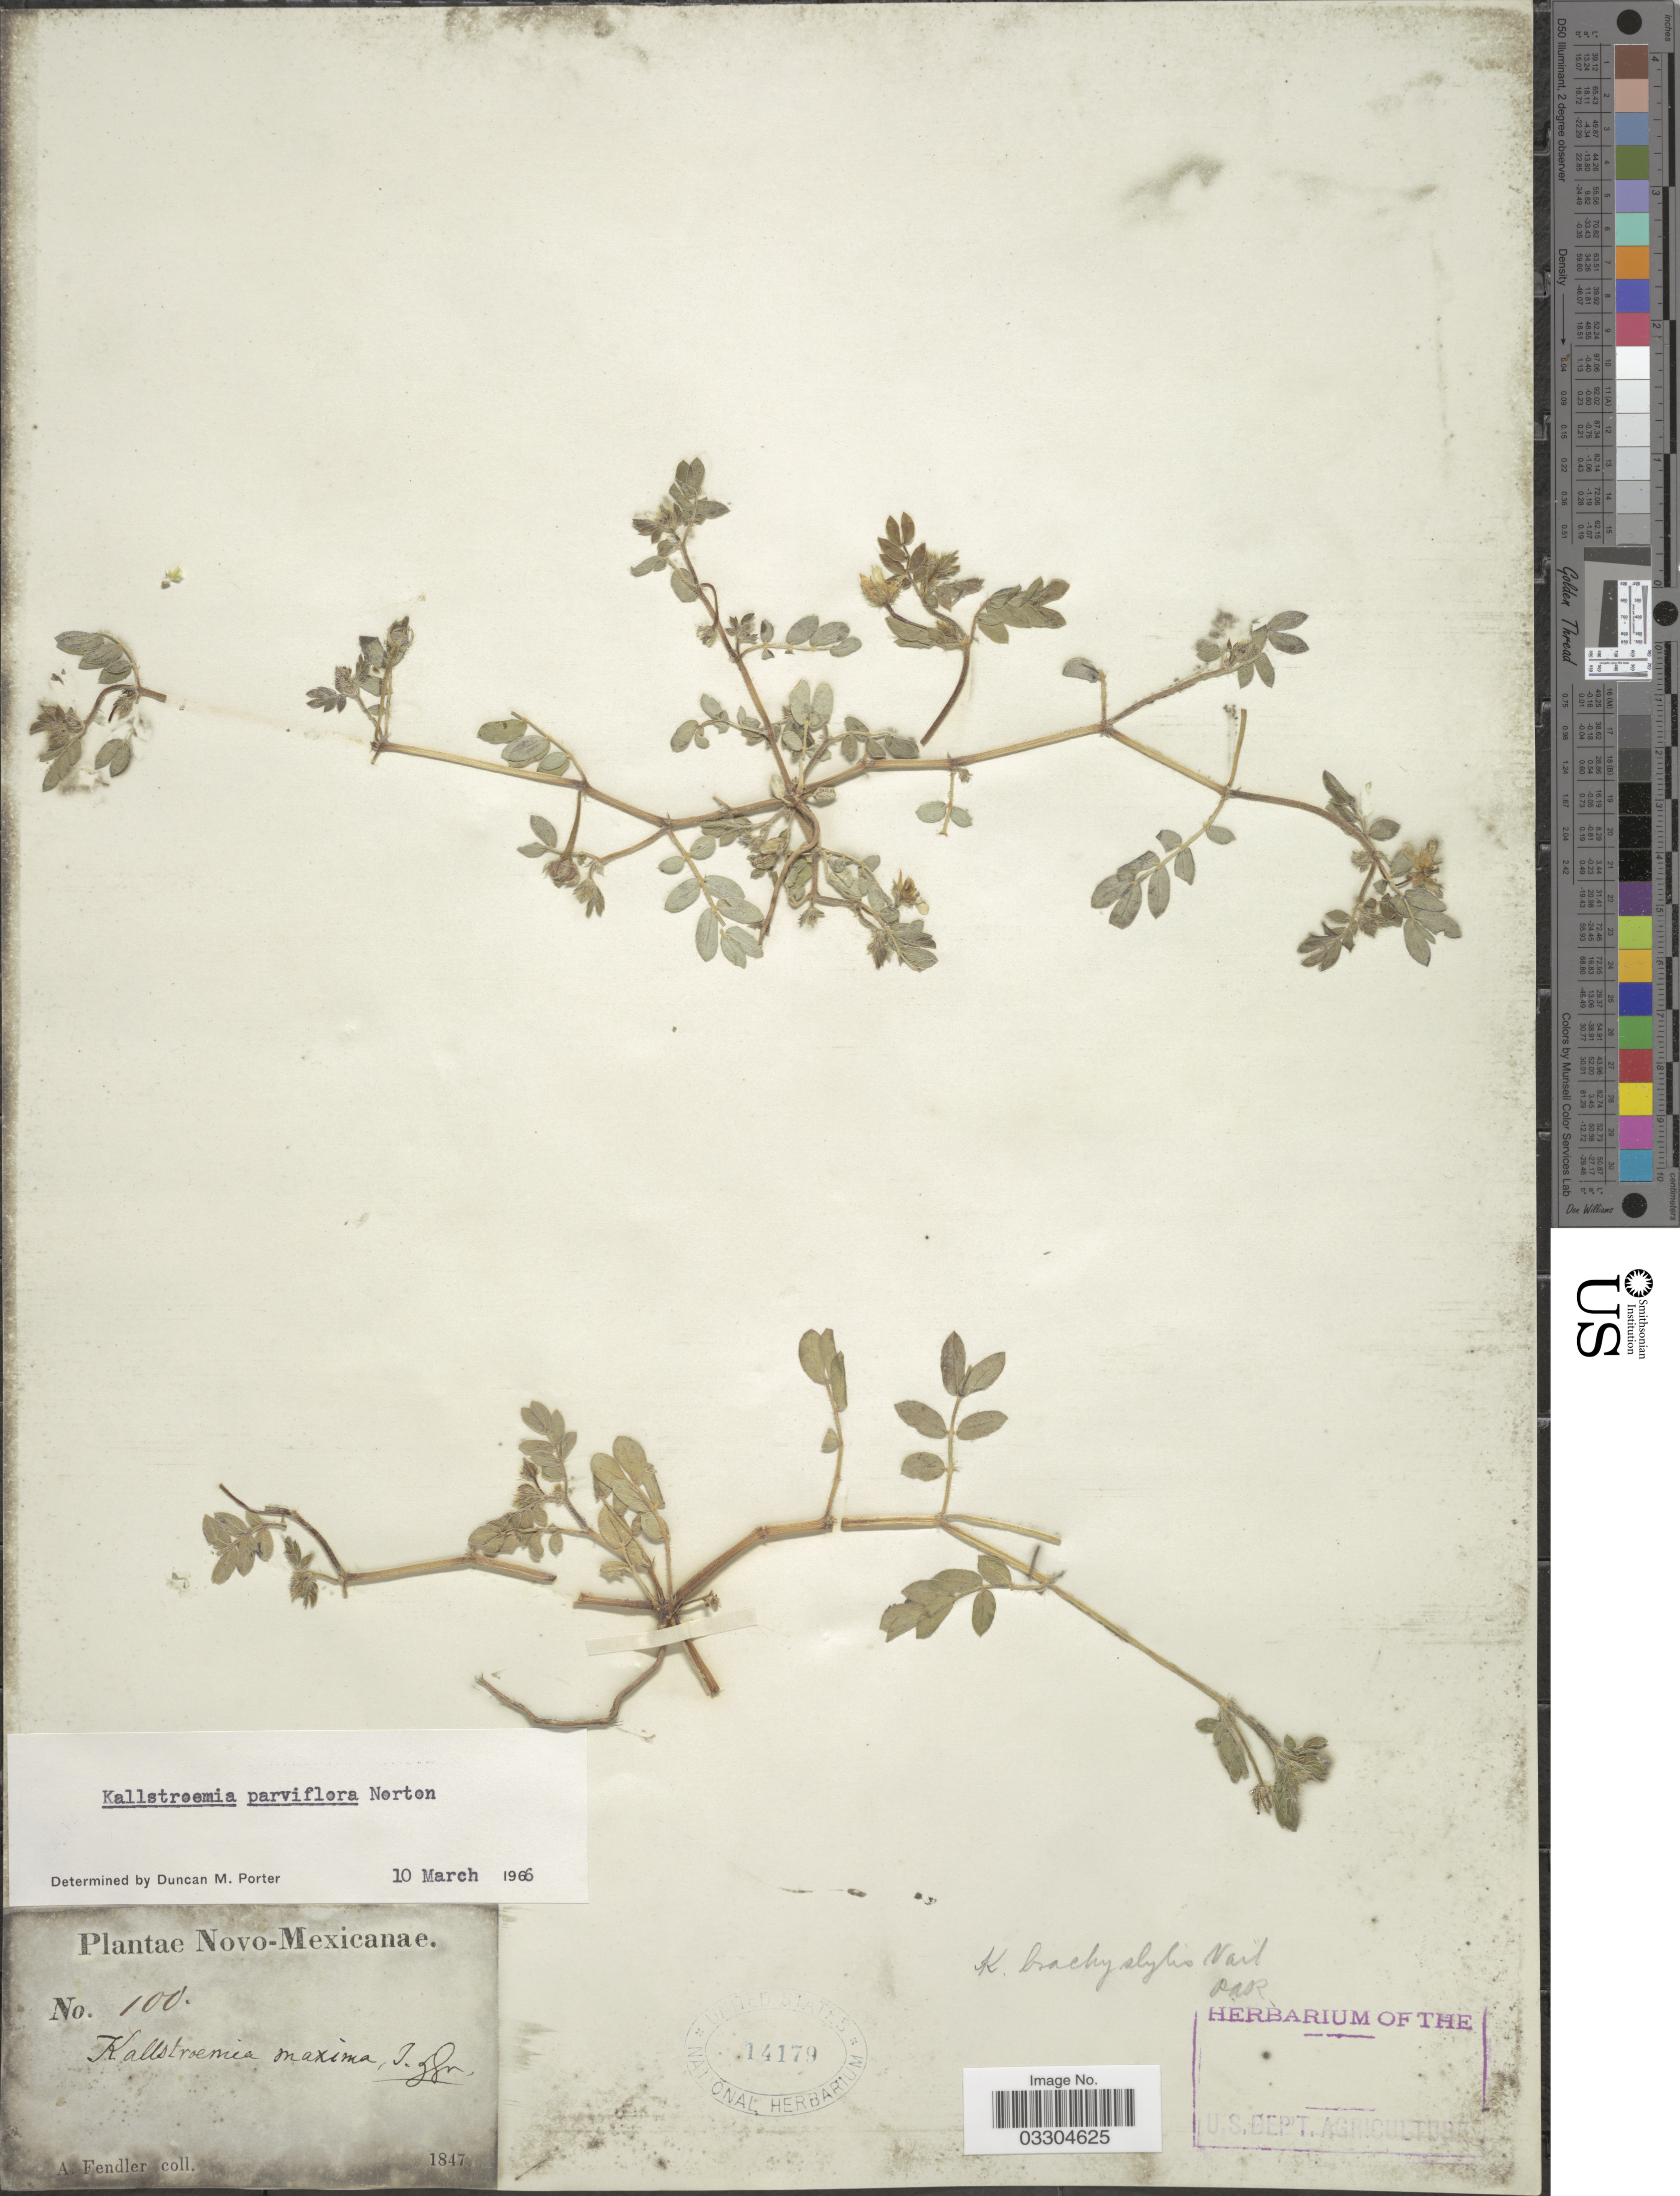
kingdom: Plantae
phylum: Tracheophyta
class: Magnoliopsida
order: Zygophyllales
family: Zygophyllaceae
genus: Kallstroemia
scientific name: Kallstroemia parviflora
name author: Norton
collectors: A. Fendler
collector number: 100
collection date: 1847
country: United States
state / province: New Mexico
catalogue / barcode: US 14179